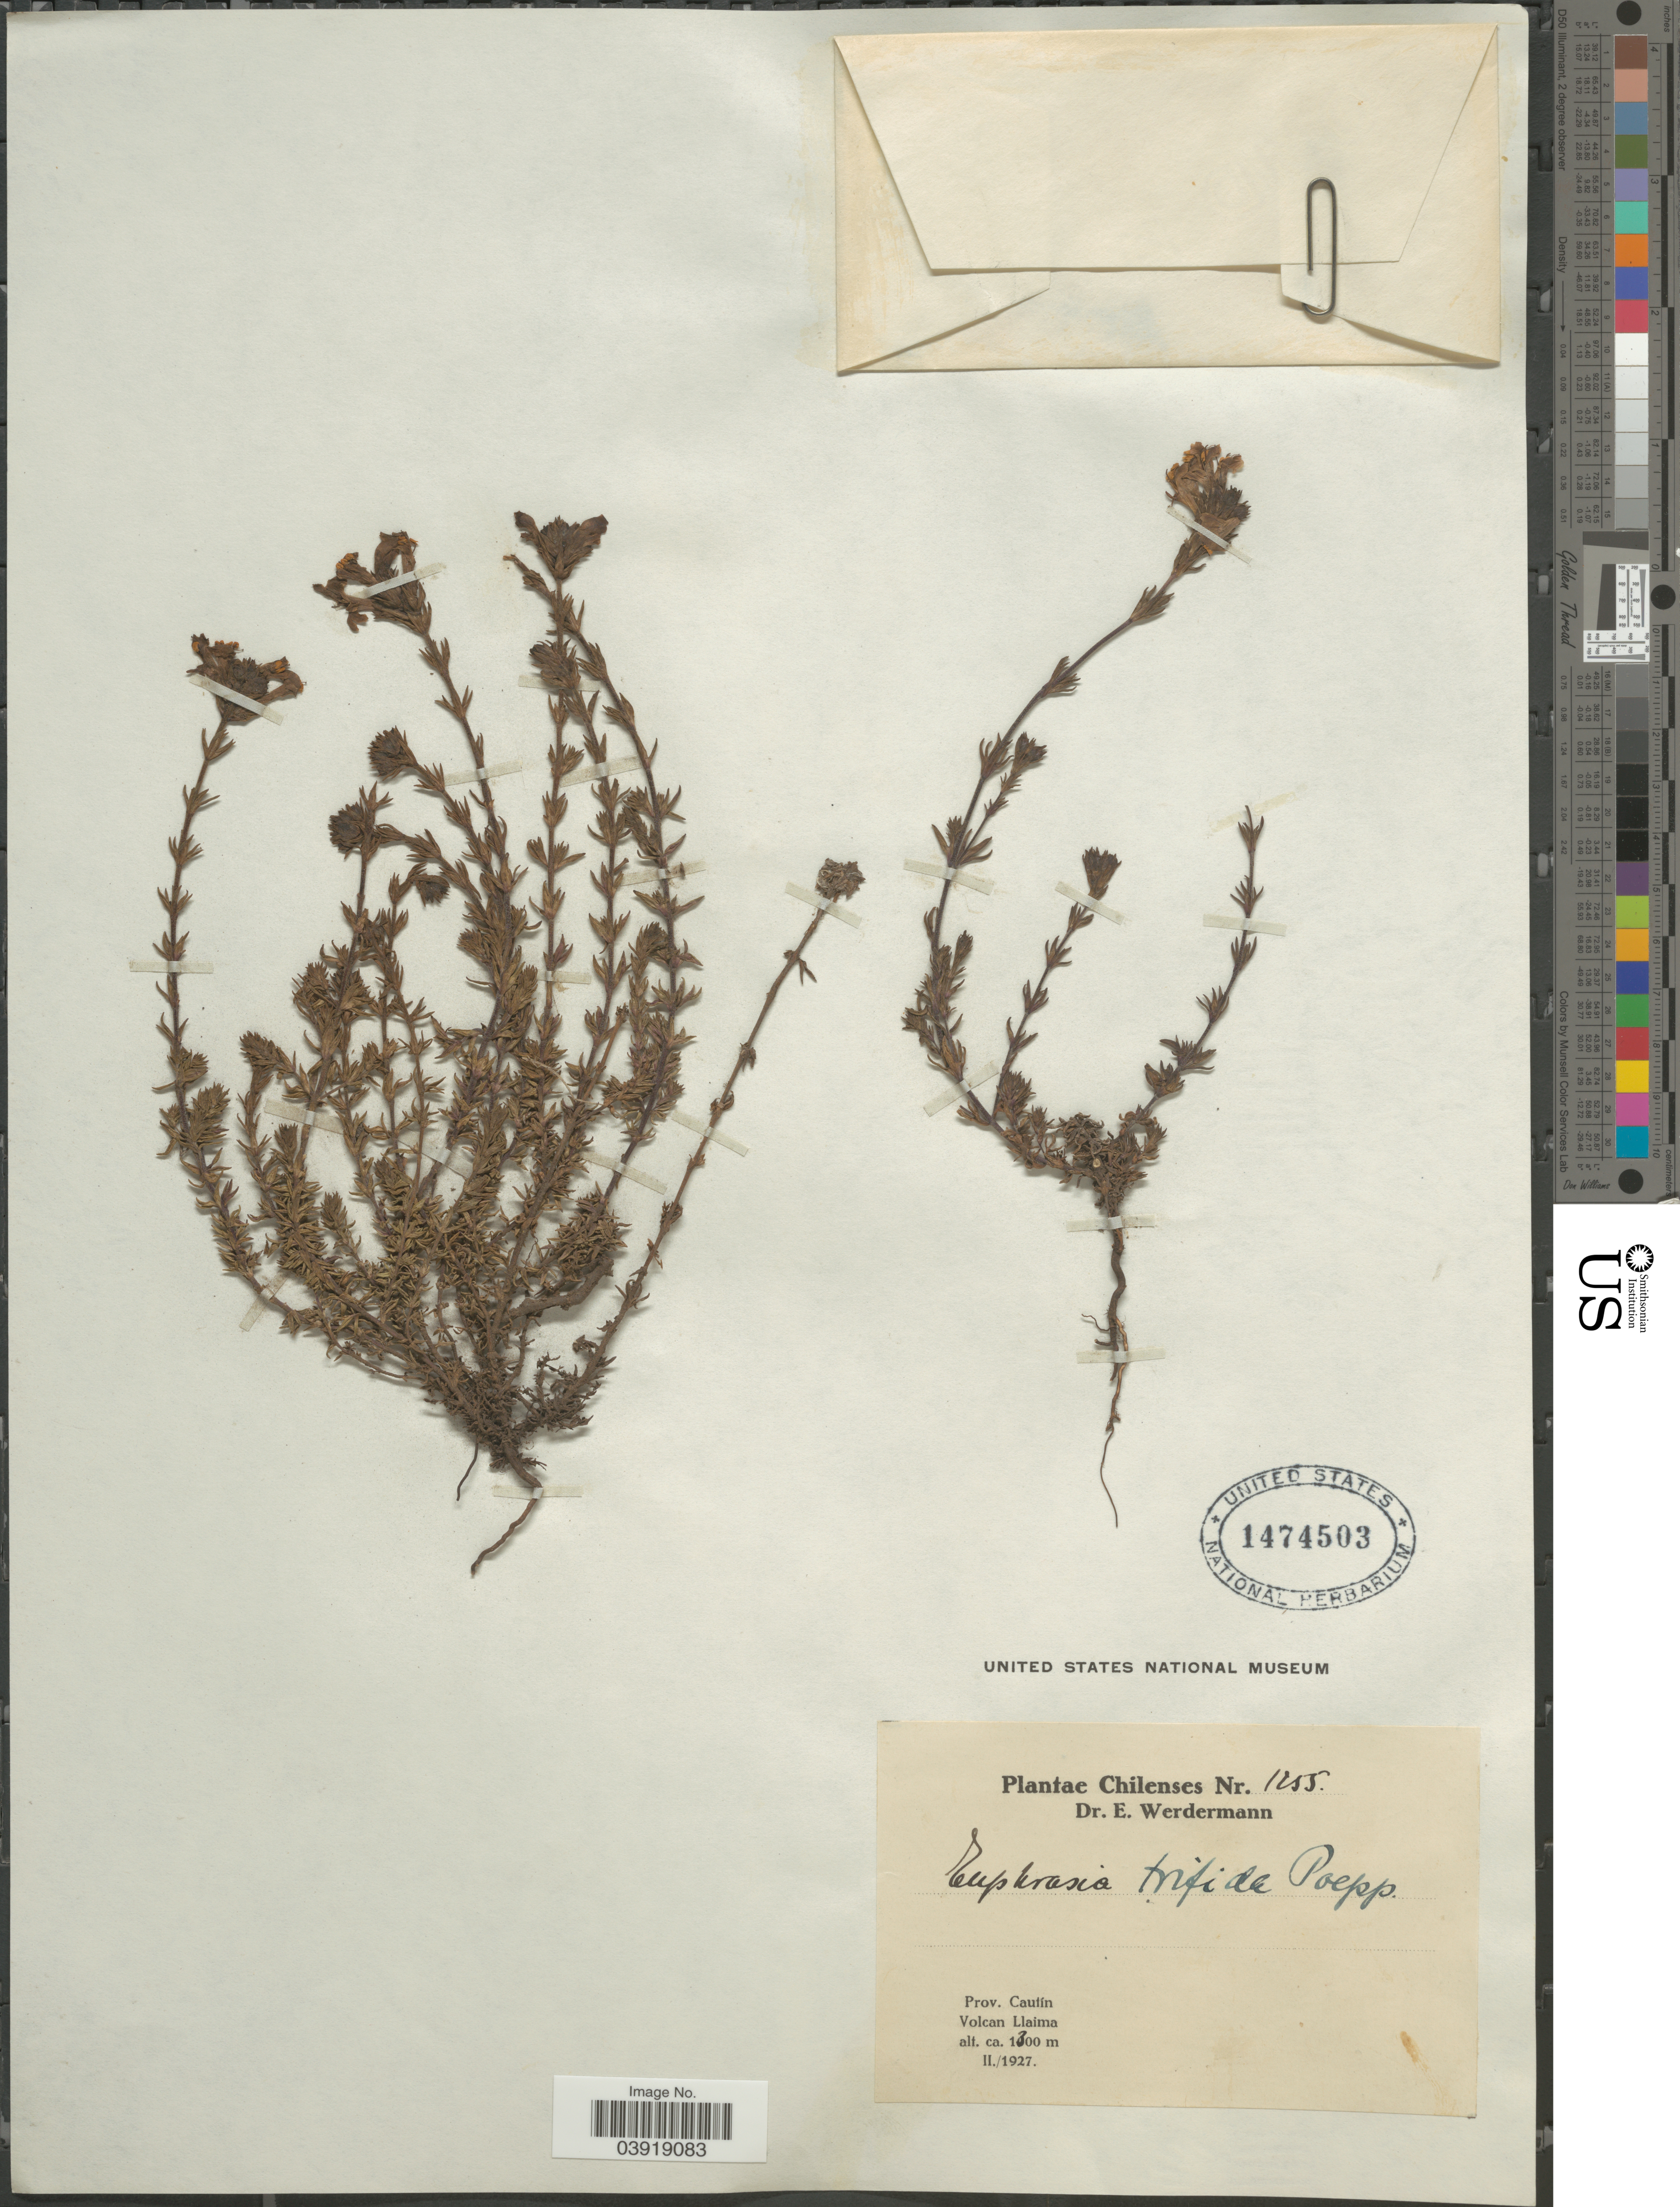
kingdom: Plantae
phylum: Tracheophyta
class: Magnoliopsida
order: Lamiales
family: Orobanchaceae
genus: Euphrasia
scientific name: Euphrasia trifida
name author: Poepp. ex Benth.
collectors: E. Werdermann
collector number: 1255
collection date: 1927-02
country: Chile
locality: Prov. Cautín. Volcan Llaima.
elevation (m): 1300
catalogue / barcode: US 1474503